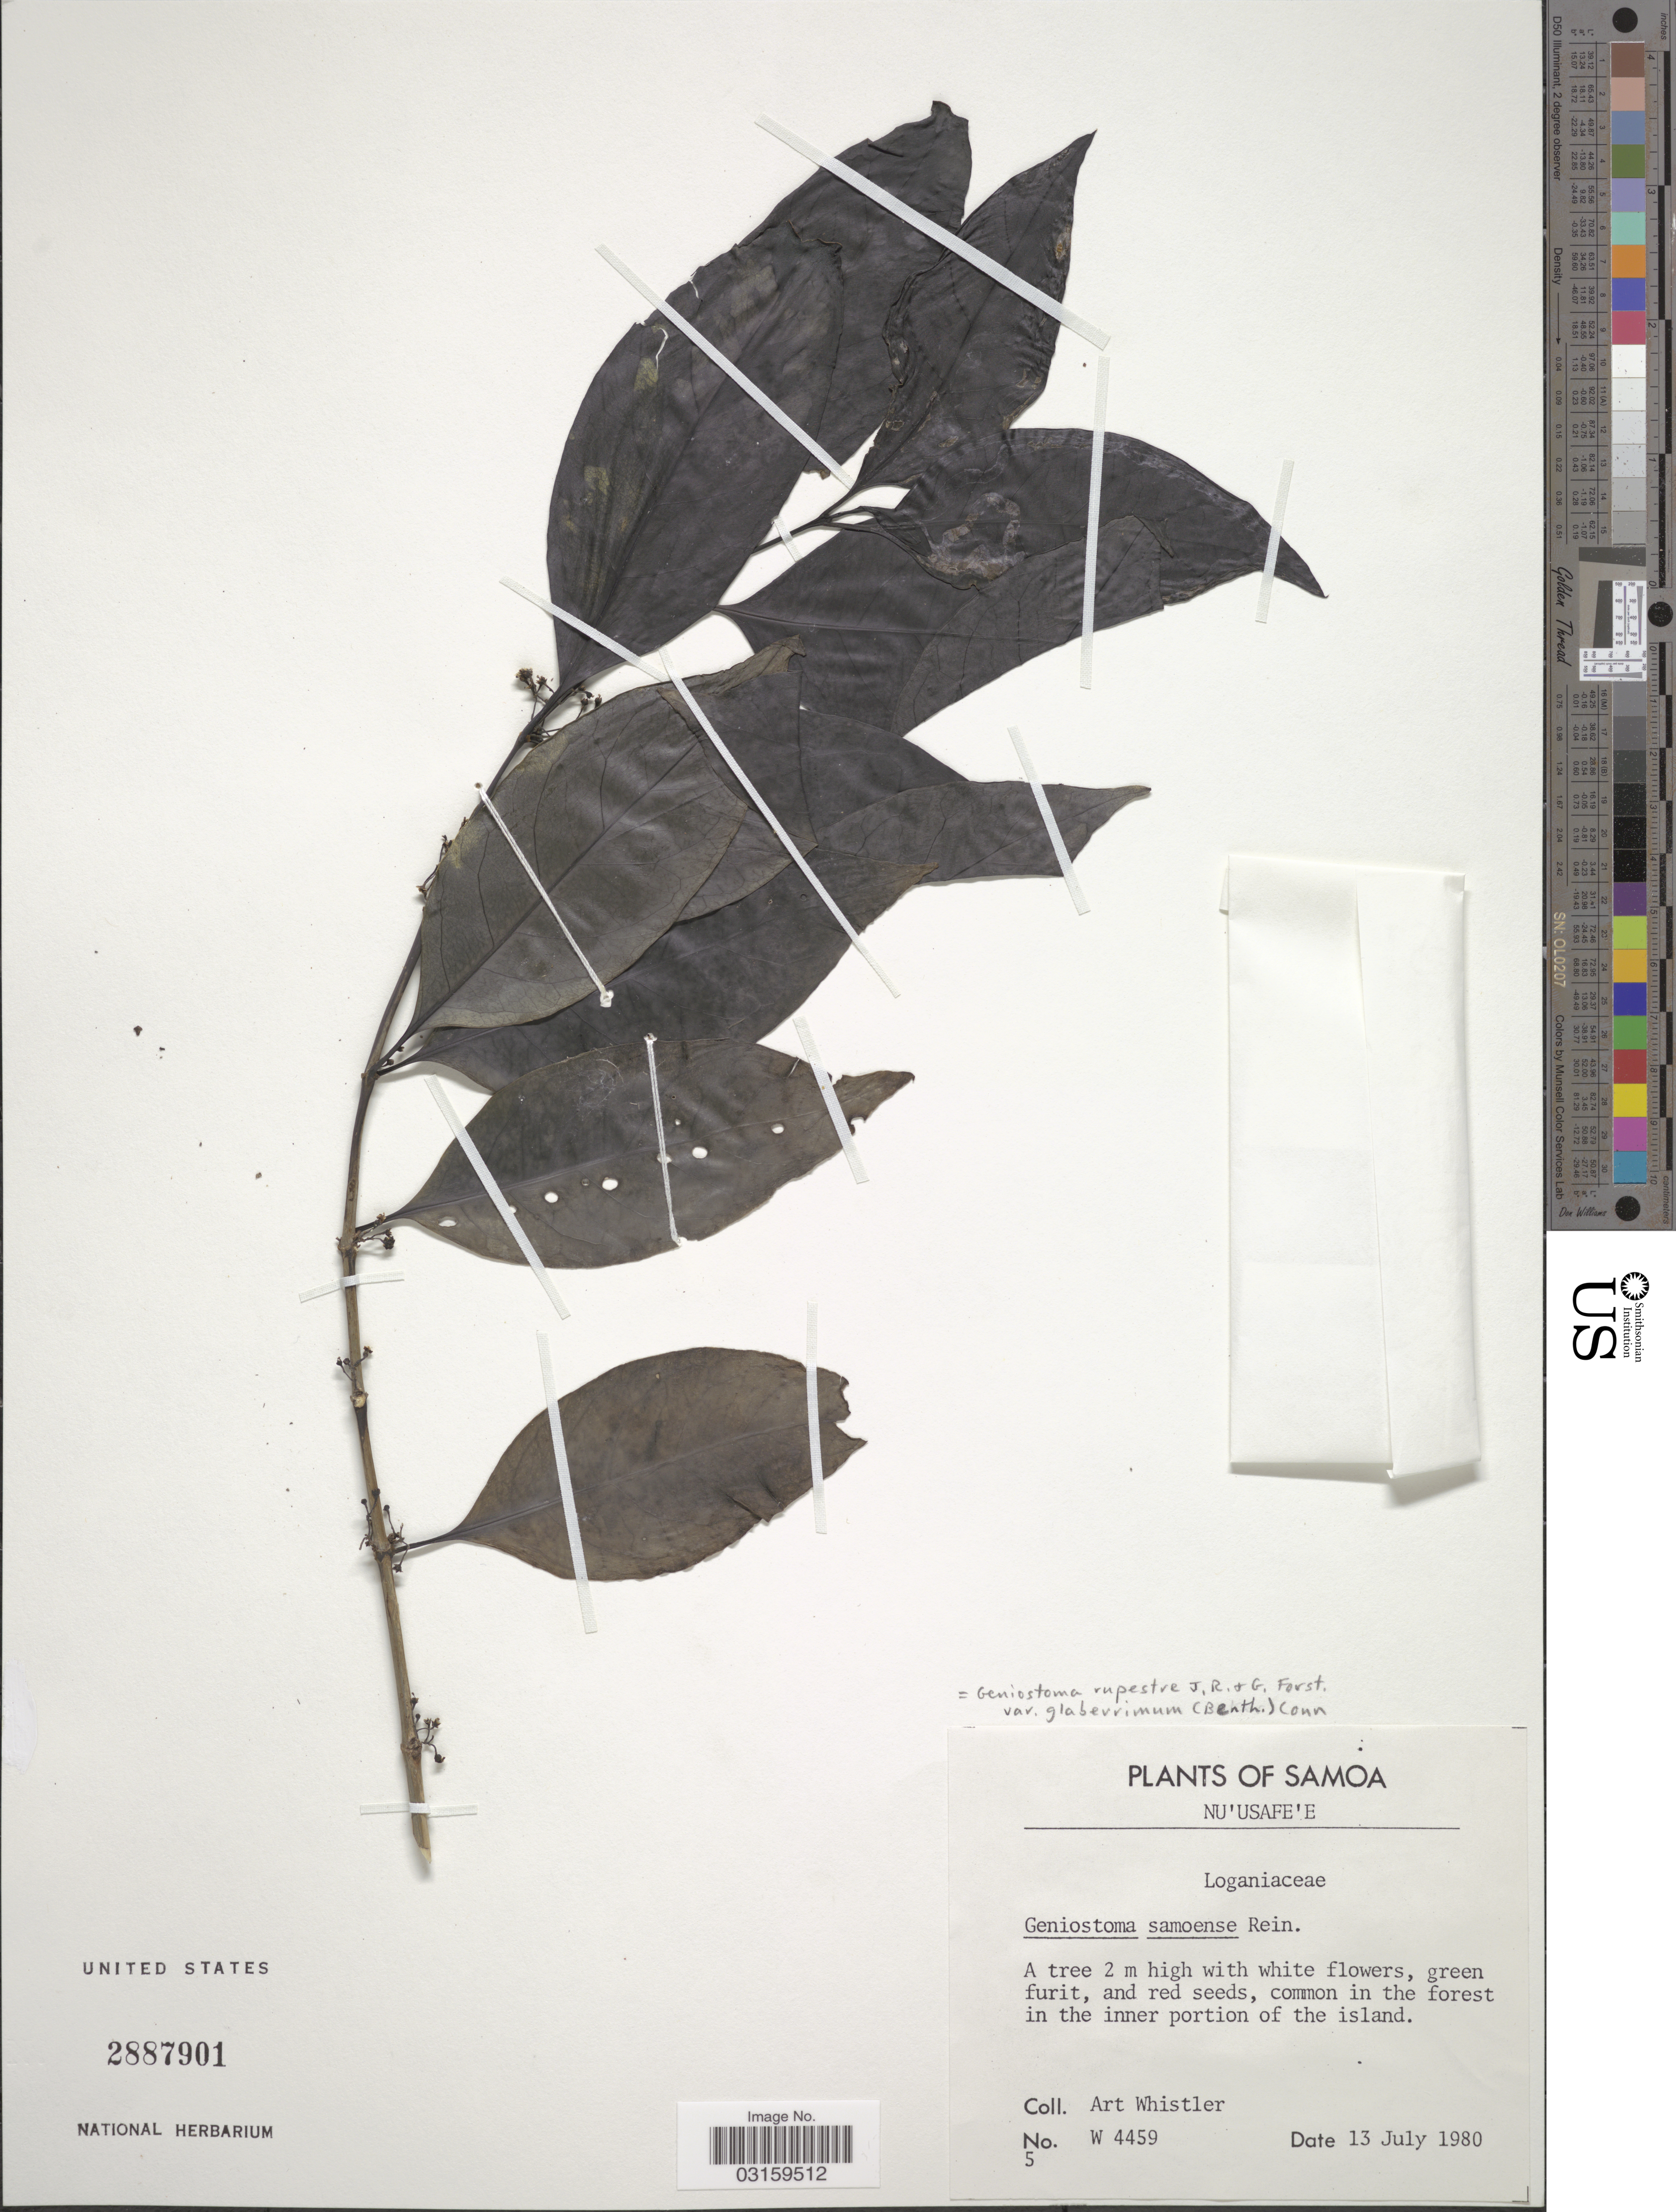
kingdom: Plantae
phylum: Tracheophyta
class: Magnoliopsida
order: Gentianales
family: Loganiaceae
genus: Geniostoma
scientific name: Geniostoma rupestre var. glaberrimum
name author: J.R. Forst. & G. Forst.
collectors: A. Whistler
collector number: W4459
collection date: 1980-07-13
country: Samoa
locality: Samoa. Nu'usafe'e. Common in the forest in the inner portion of the island.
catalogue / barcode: US 2887901